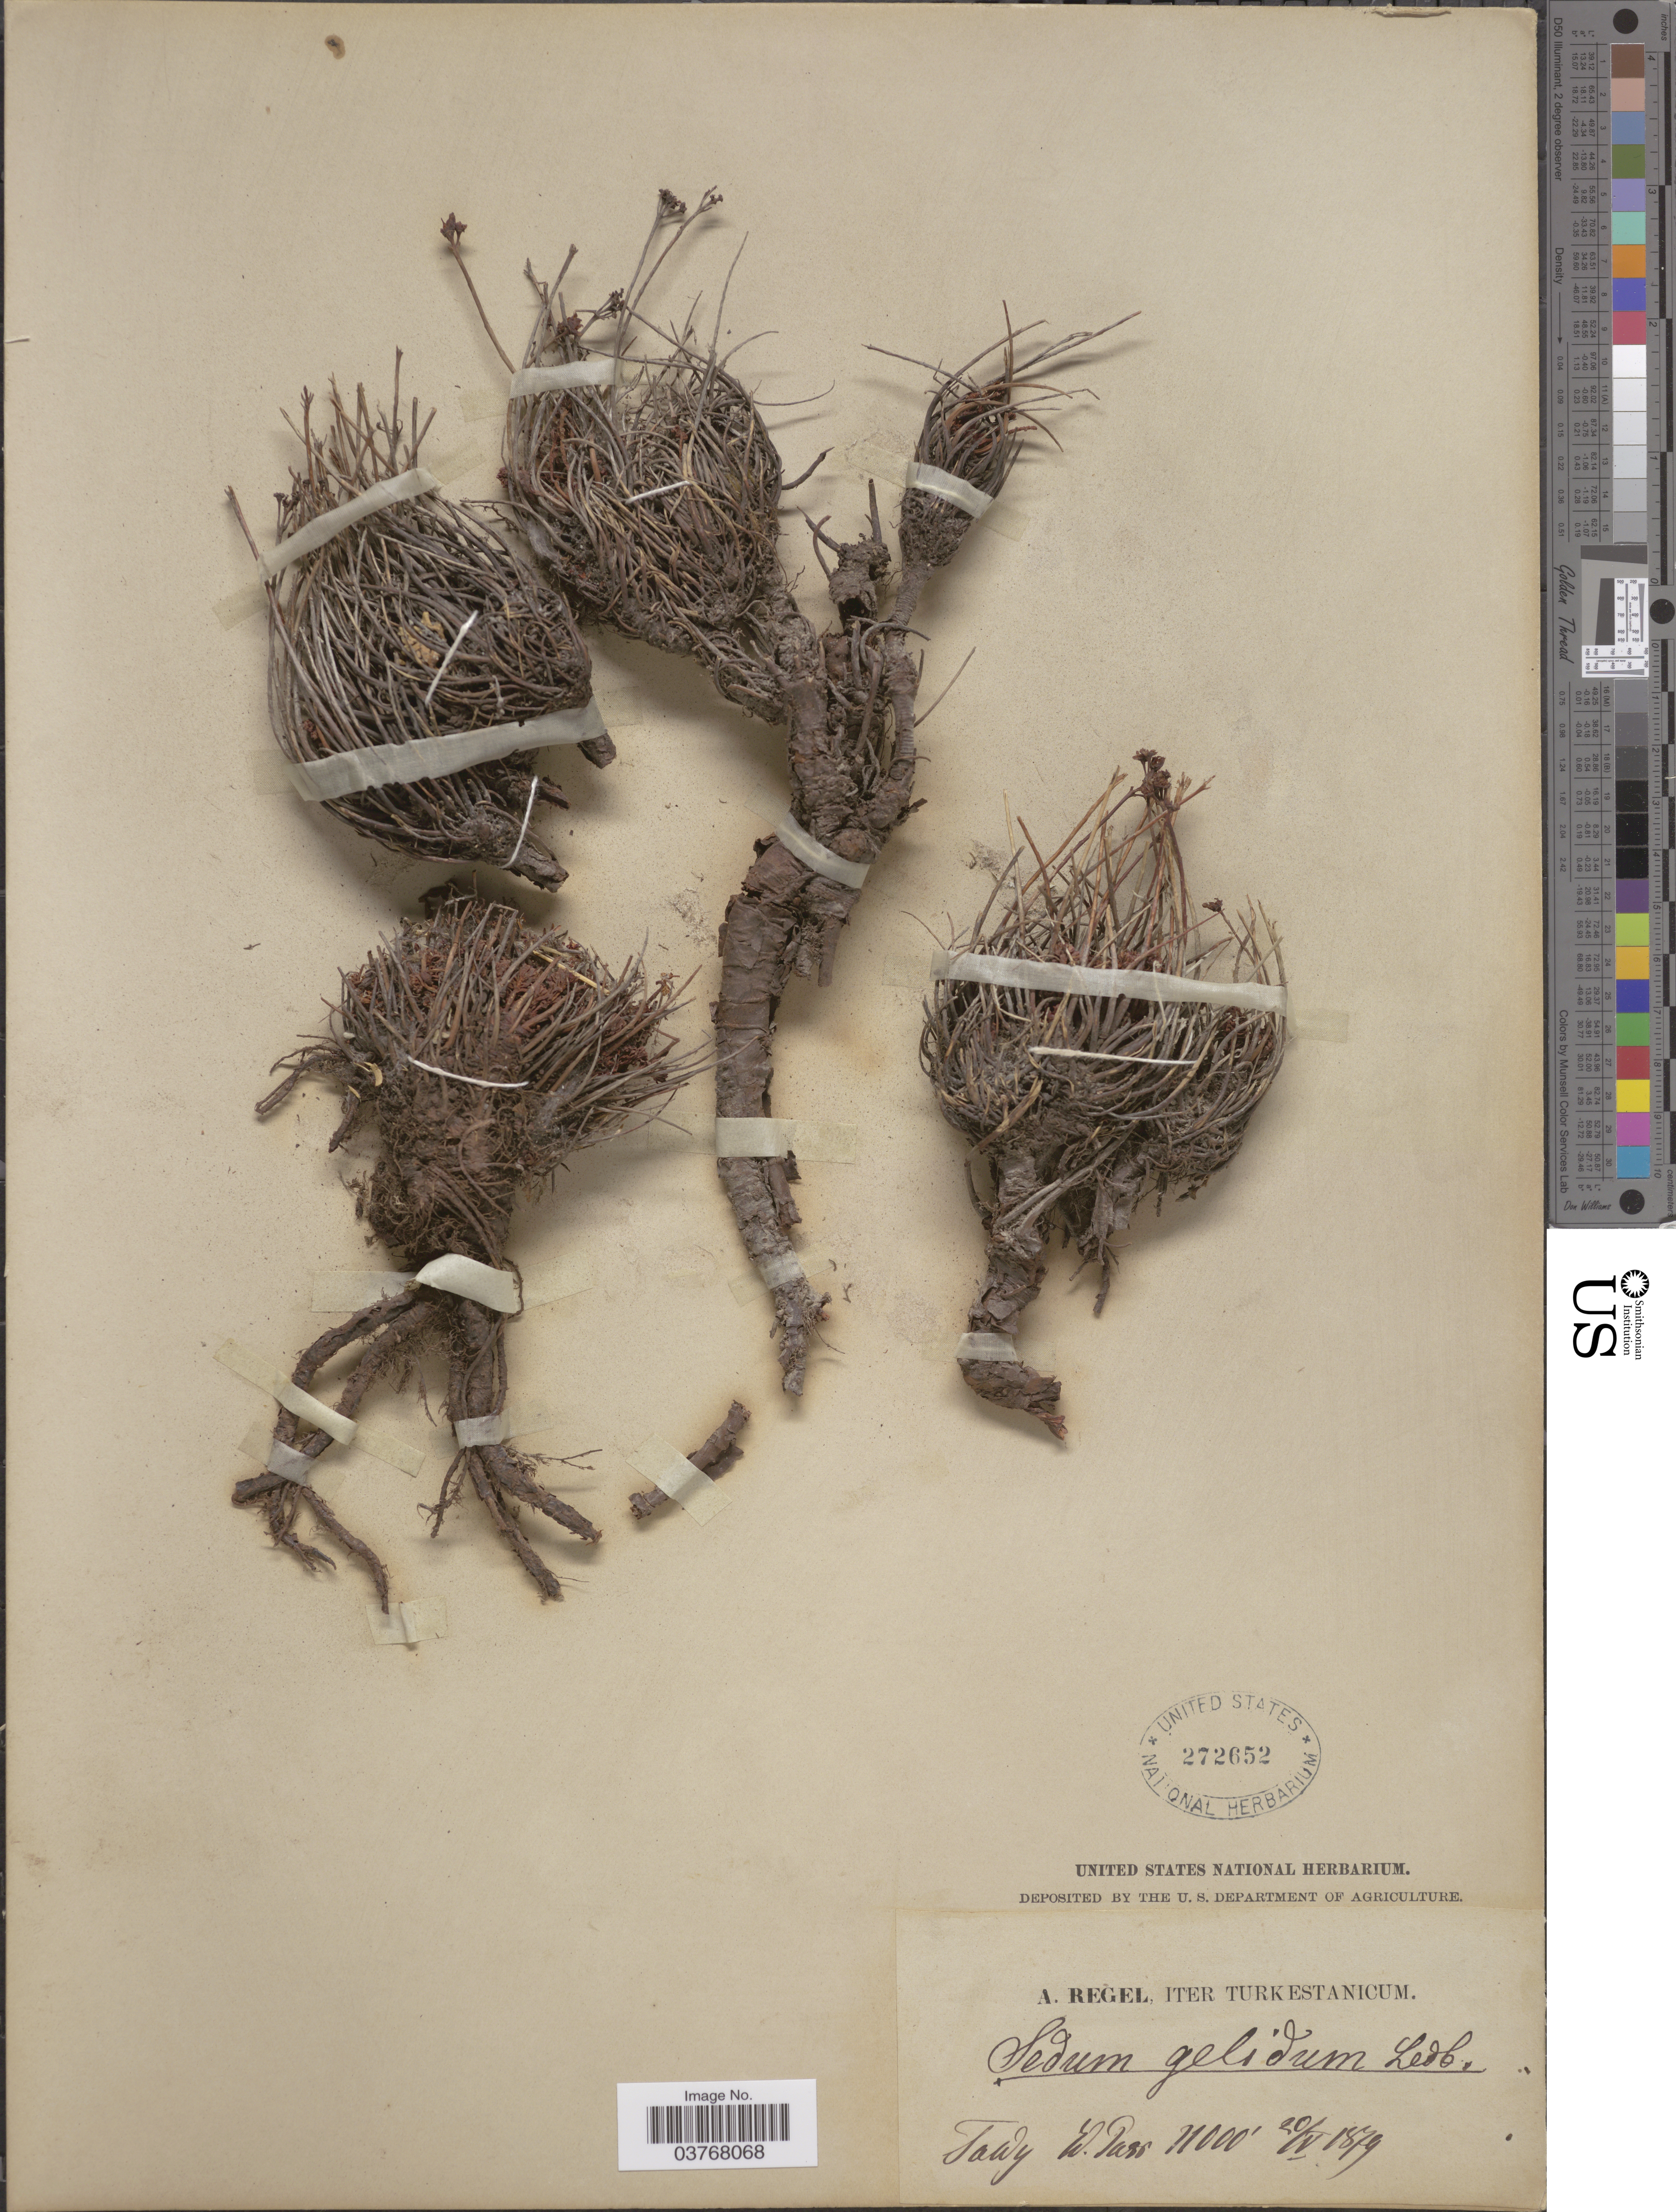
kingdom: Plantae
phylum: Tracheophyta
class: Magnoliopsida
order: Saxifragales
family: Crassulaceae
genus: Sedum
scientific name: Sedum gelidum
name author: Kar. & Kir.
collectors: A. Regel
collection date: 1879-05-20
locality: Turkestanicum. Taldy [interpreted] W. Pass.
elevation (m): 3353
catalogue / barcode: US 272652